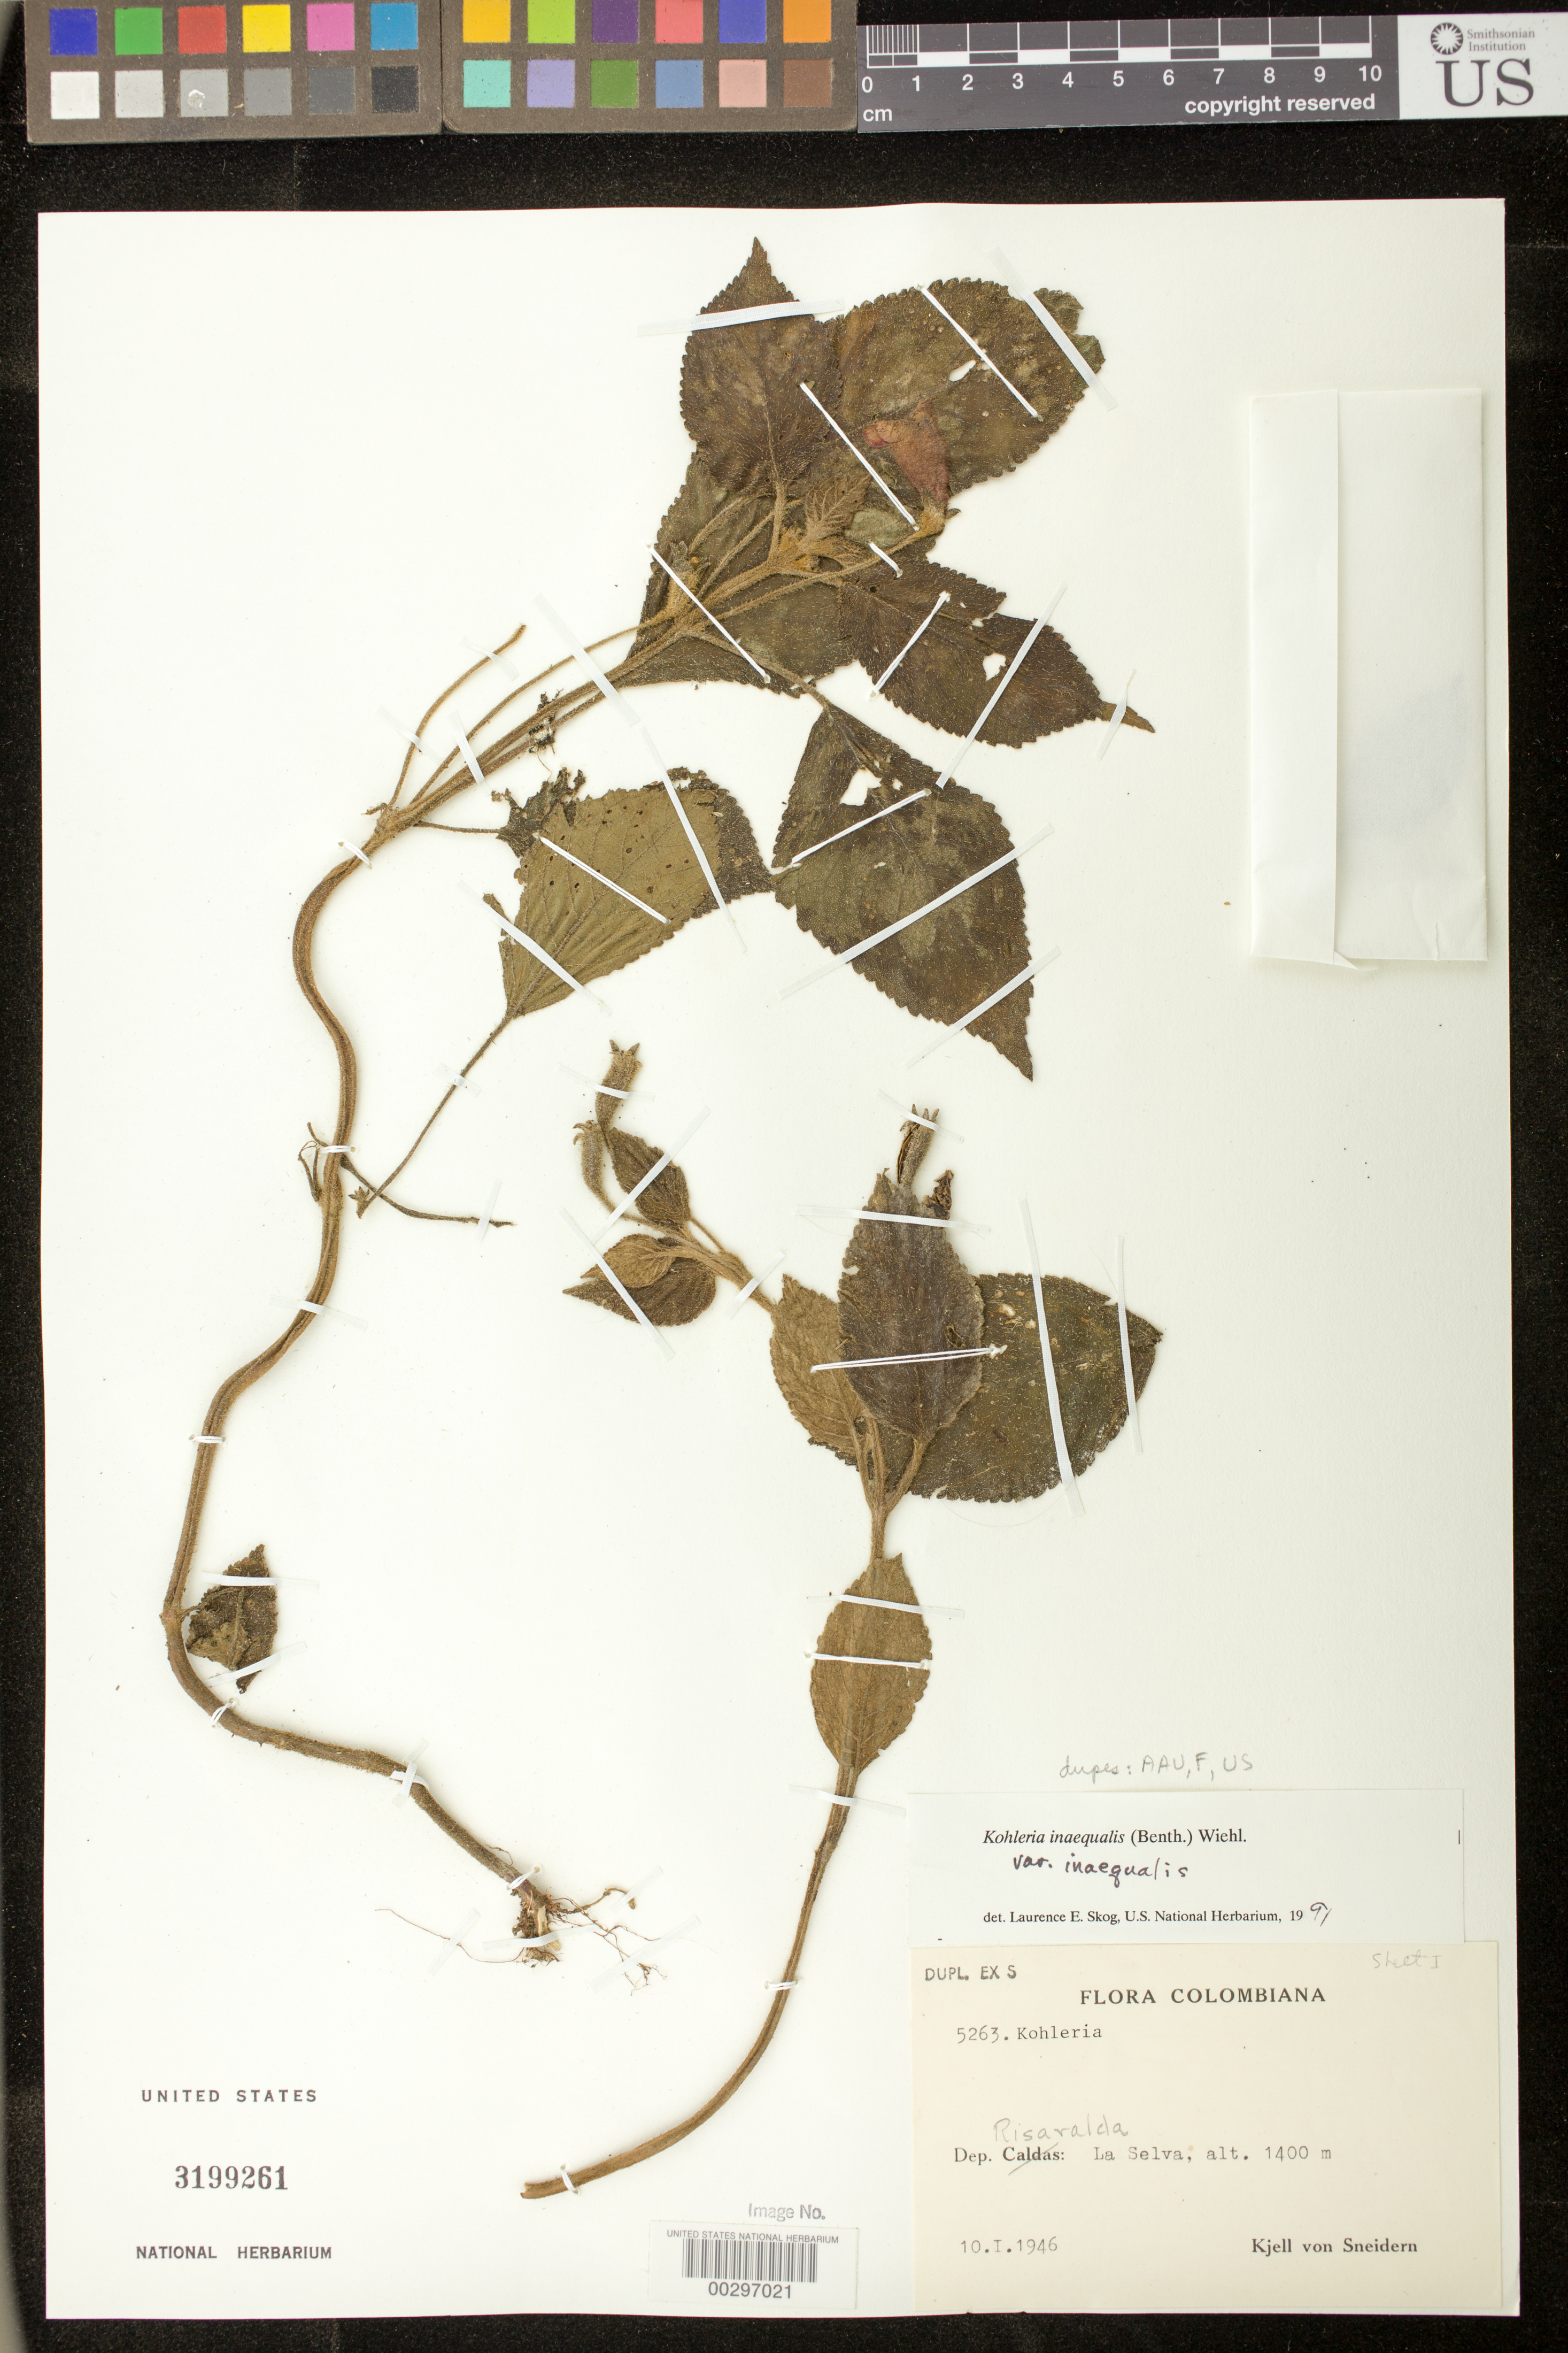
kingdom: Plantae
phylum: Tracheophyta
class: Magnoliopsida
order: Lamiales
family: Gesneriaceae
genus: Kohleria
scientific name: Kohleria inaequalis var. inaequalis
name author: (Benth.) Wiehler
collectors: D. Lorence, T. W. Flynn, W. L. Wagner, C. Imada & D. R. Herbst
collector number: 5967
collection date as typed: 12 Apr 1988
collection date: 1988-04-12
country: Colombia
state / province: Risaralda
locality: La Selva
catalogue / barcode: US 3199261